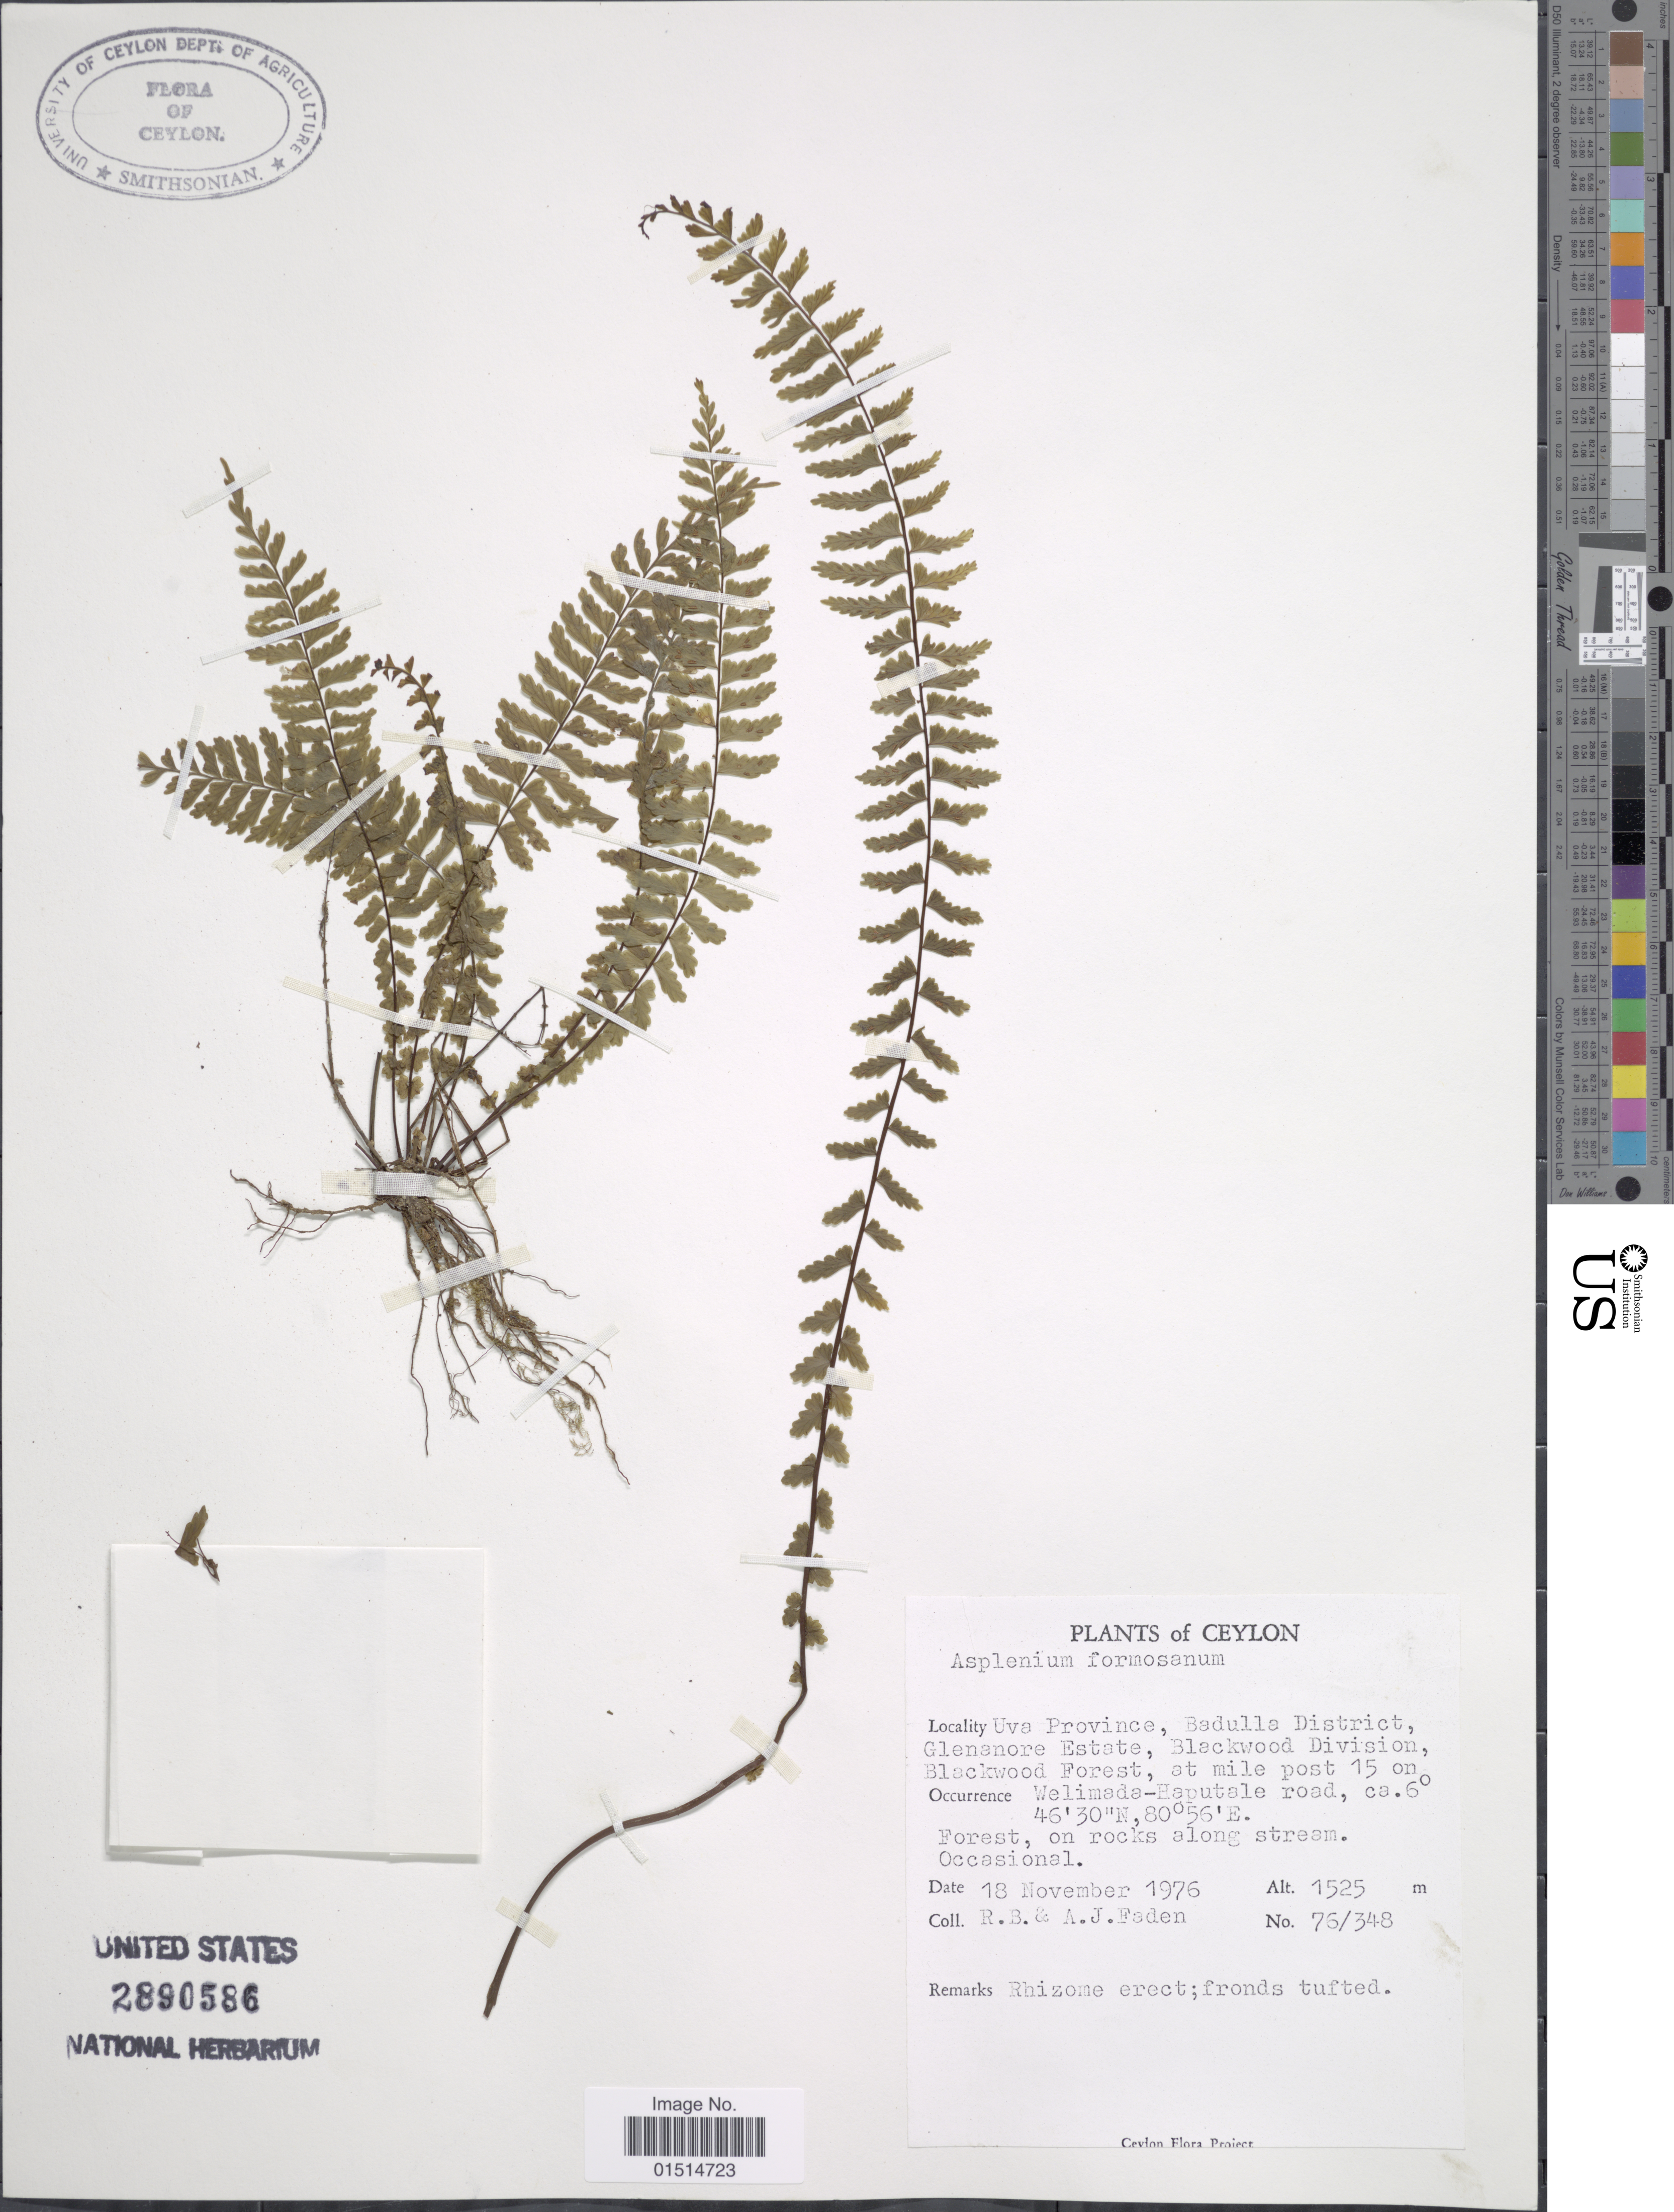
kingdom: Plantae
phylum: Tracheophyta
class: Polypodiopsida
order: Polypodiales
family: Aspleniaceae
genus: Asplenium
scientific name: Asplenium erectum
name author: Bory ex Willd.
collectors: R. B. Faden & A. J. Faden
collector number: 76/348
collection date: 1976-11-18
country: Sri Lanka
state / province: Uva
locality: Ceylon, Badulla District, Glenanore Estate, Blackwood Division, Blackwood forest, at mile post 15 on Welimada-Haputale road, forest, on rocks along stream, occasional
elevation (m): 1525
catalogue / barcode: US 2890586